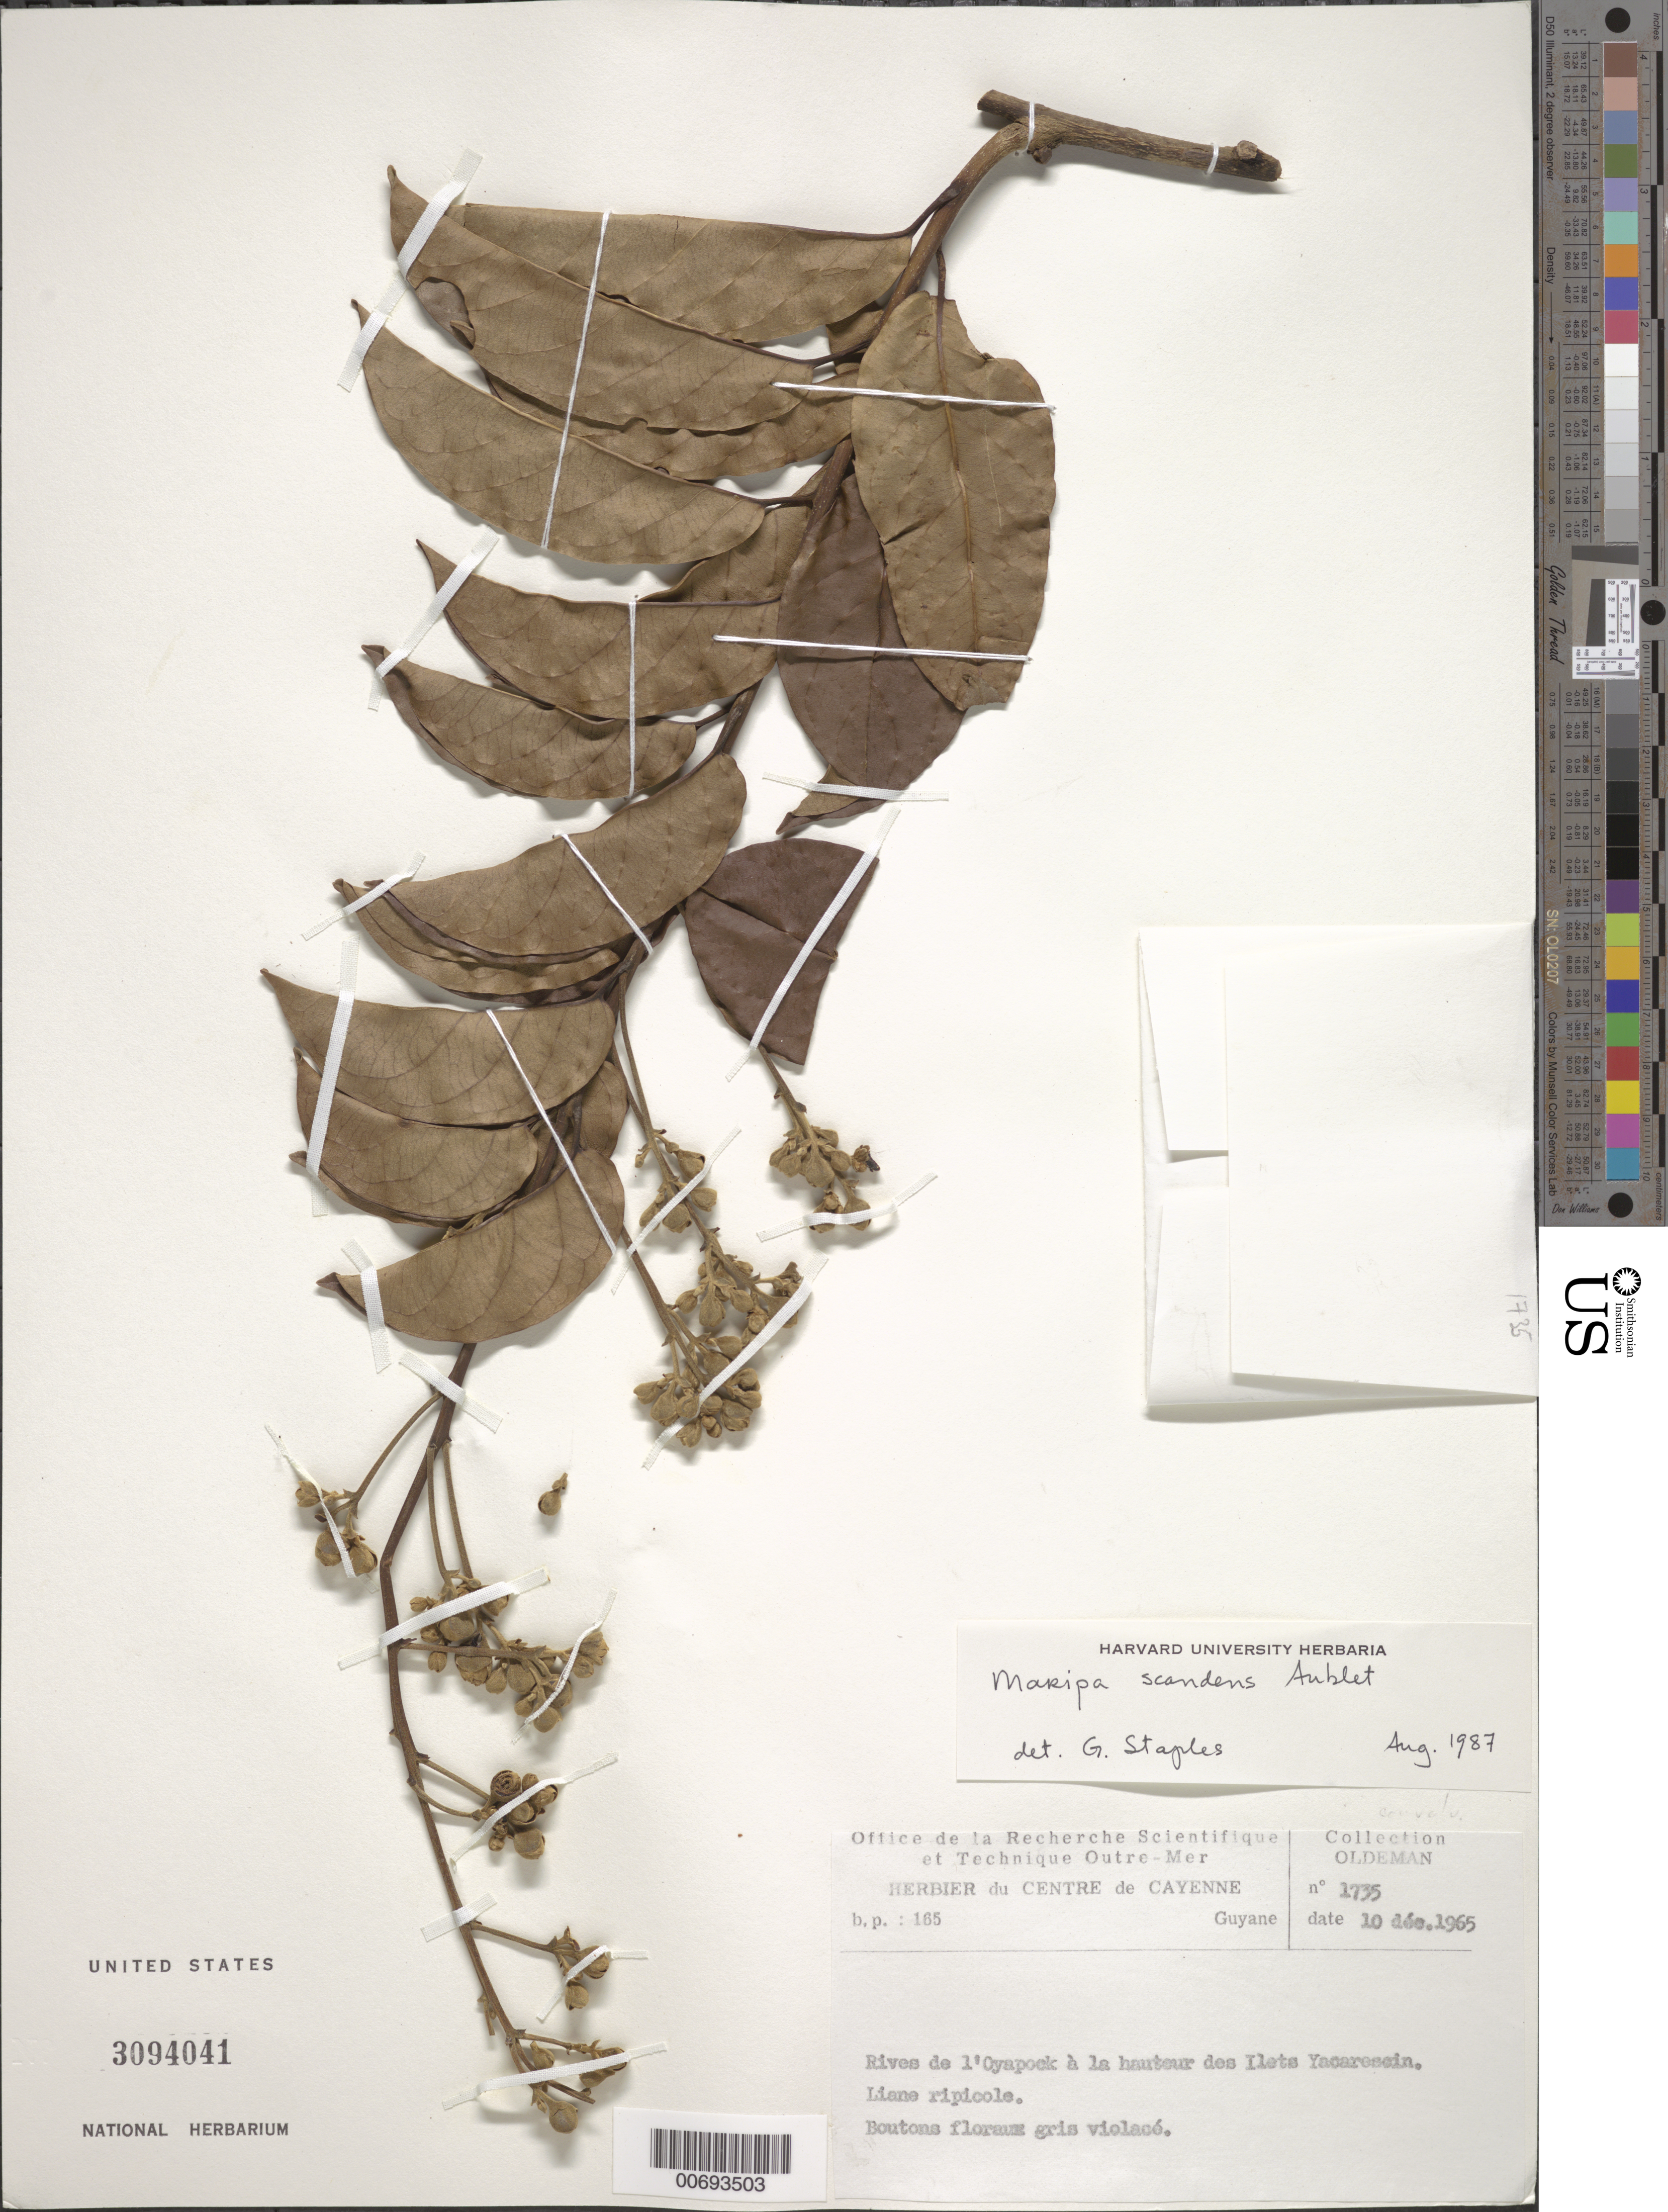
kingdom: Plantae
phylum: Tracheophyta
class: Magnoliopsida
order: Solanales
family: Convolvulaceae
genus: Maripa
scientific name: Maripa scandens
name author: Aubl.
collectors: -- Oldeman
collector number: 1735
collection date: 1965-12-10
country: Guyana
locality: Rives de l'Oyapock à la hauteur des Ilets Yacarescin.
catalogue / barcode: US 3094041